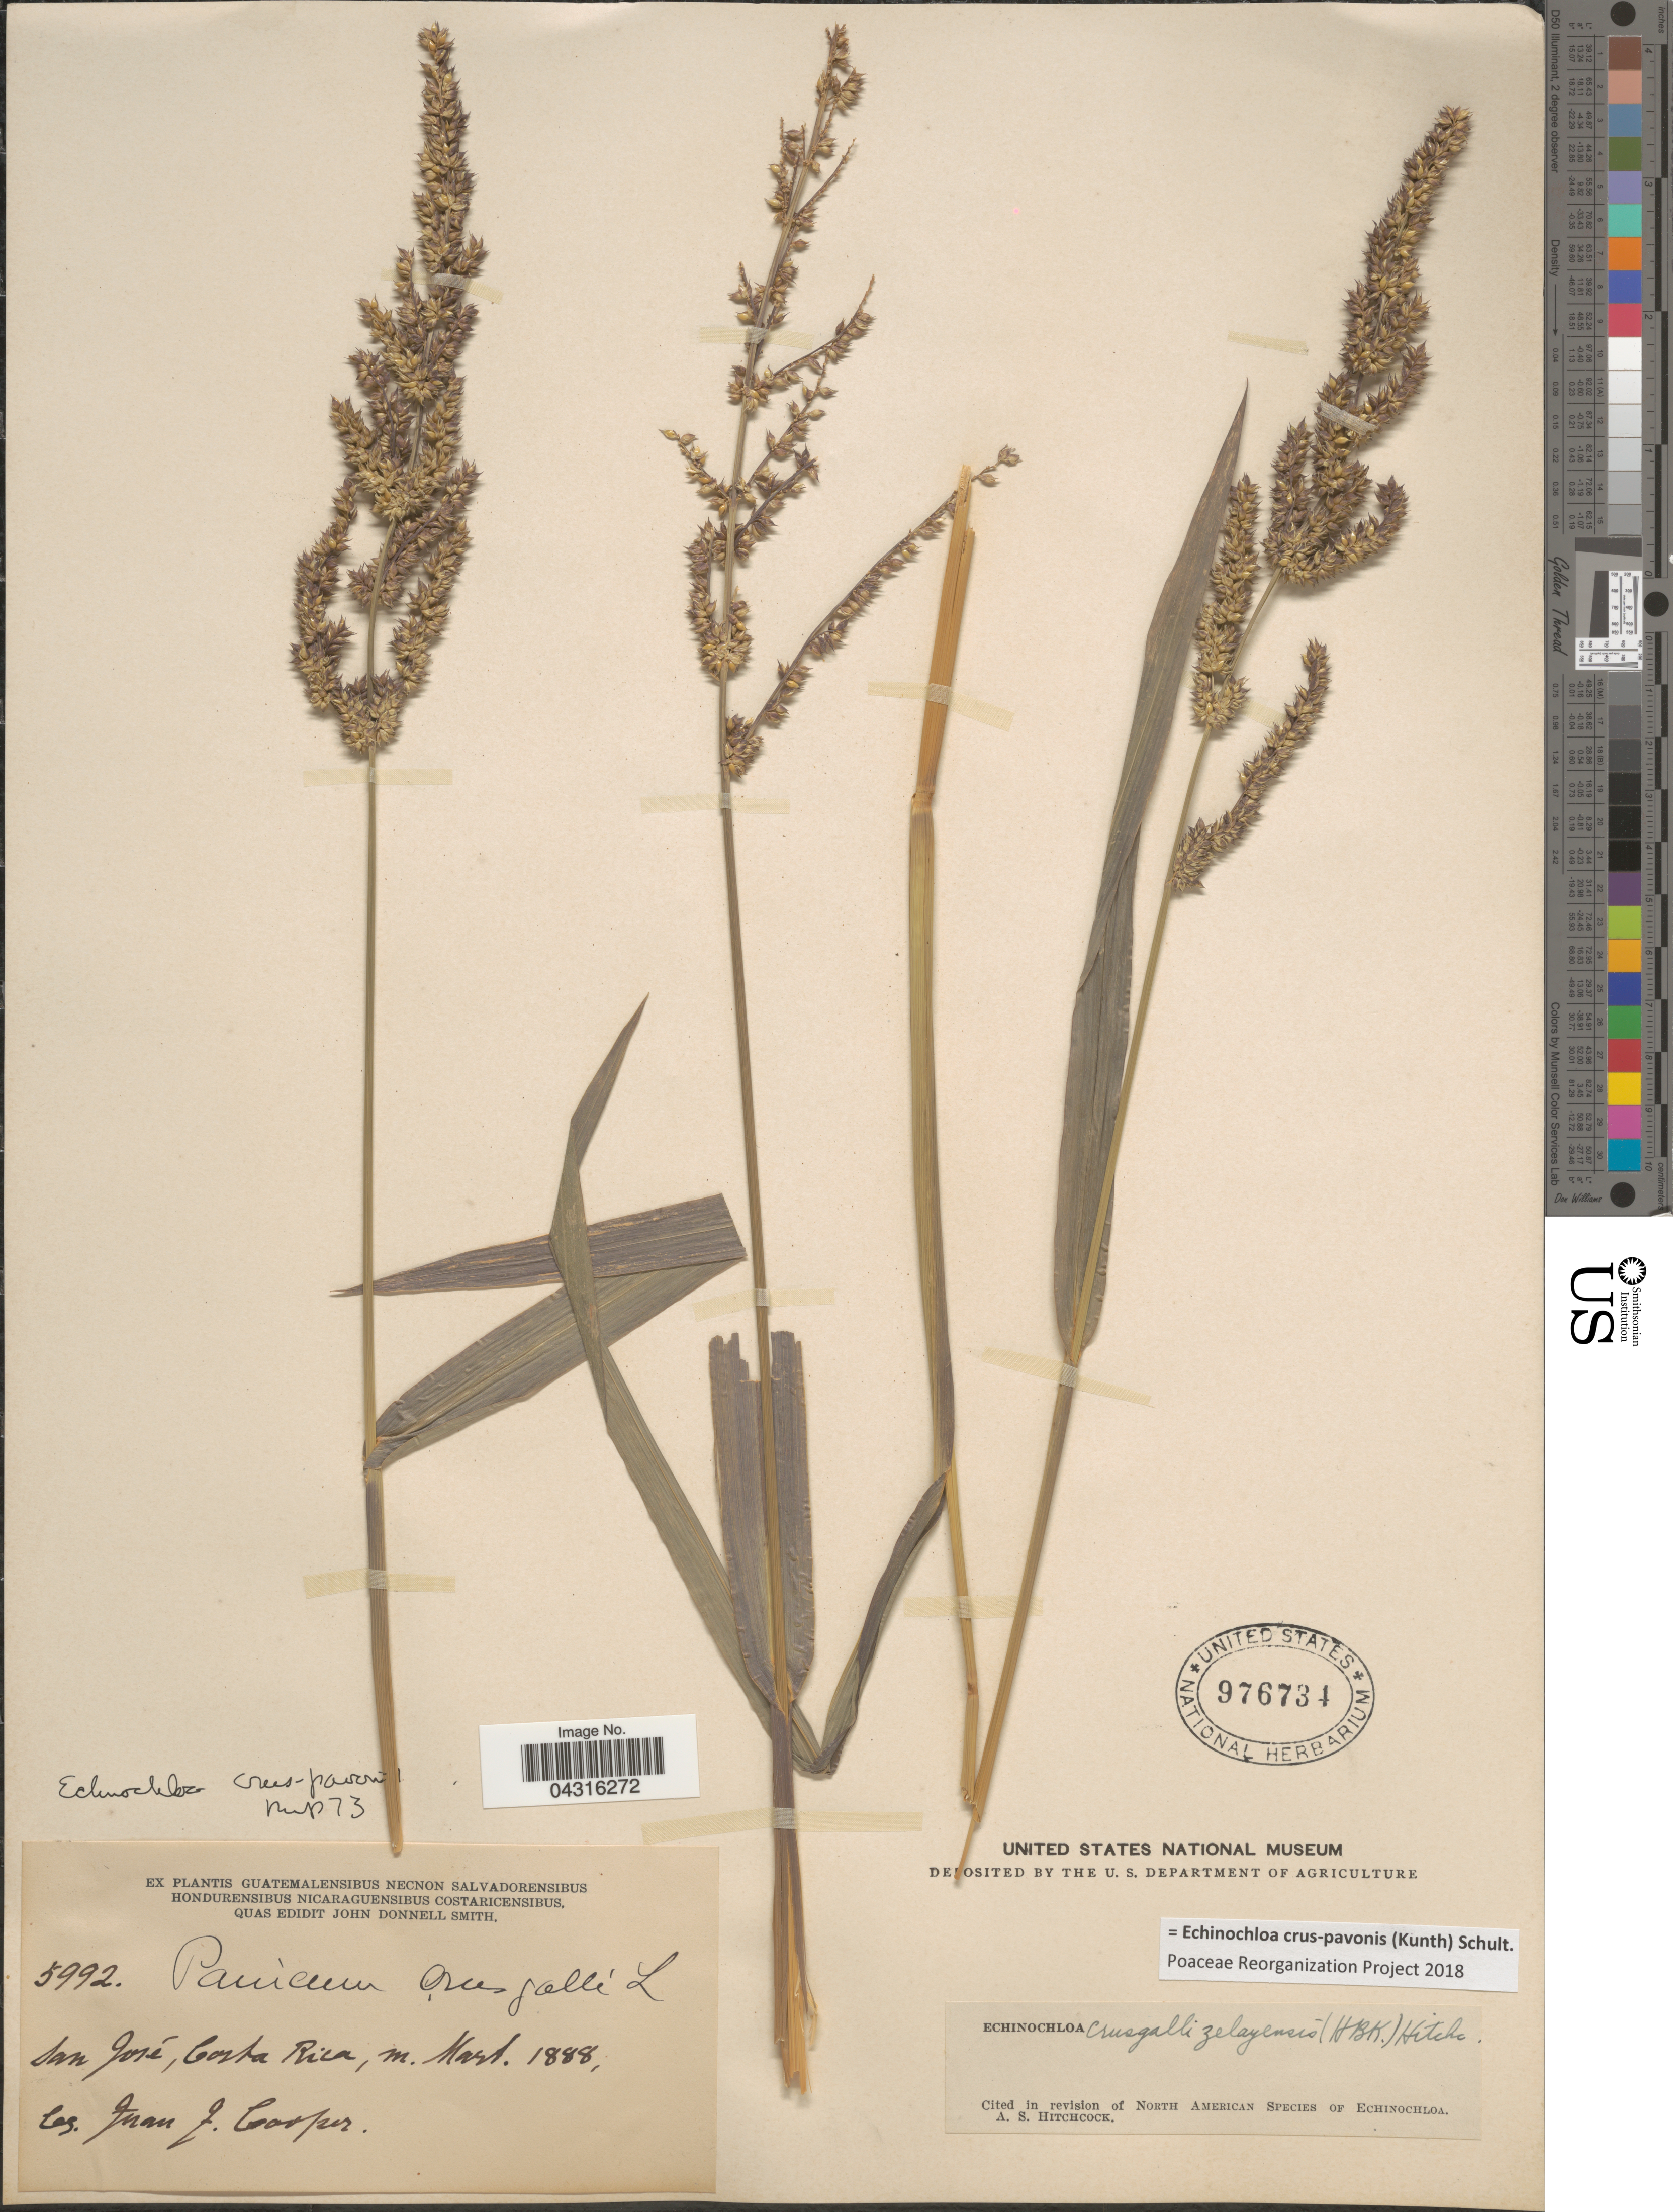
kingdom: Plantae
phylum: Tracheophyta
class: Liliopsida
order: Poales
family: Poaceae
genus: Echinochloa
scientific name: Echinochloa crus-pavonis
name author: (Kunth) Schult.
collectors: J. J. Cooper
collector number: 5992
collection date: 1888-03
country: Costa Rica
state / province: San José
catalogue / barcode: US 976734